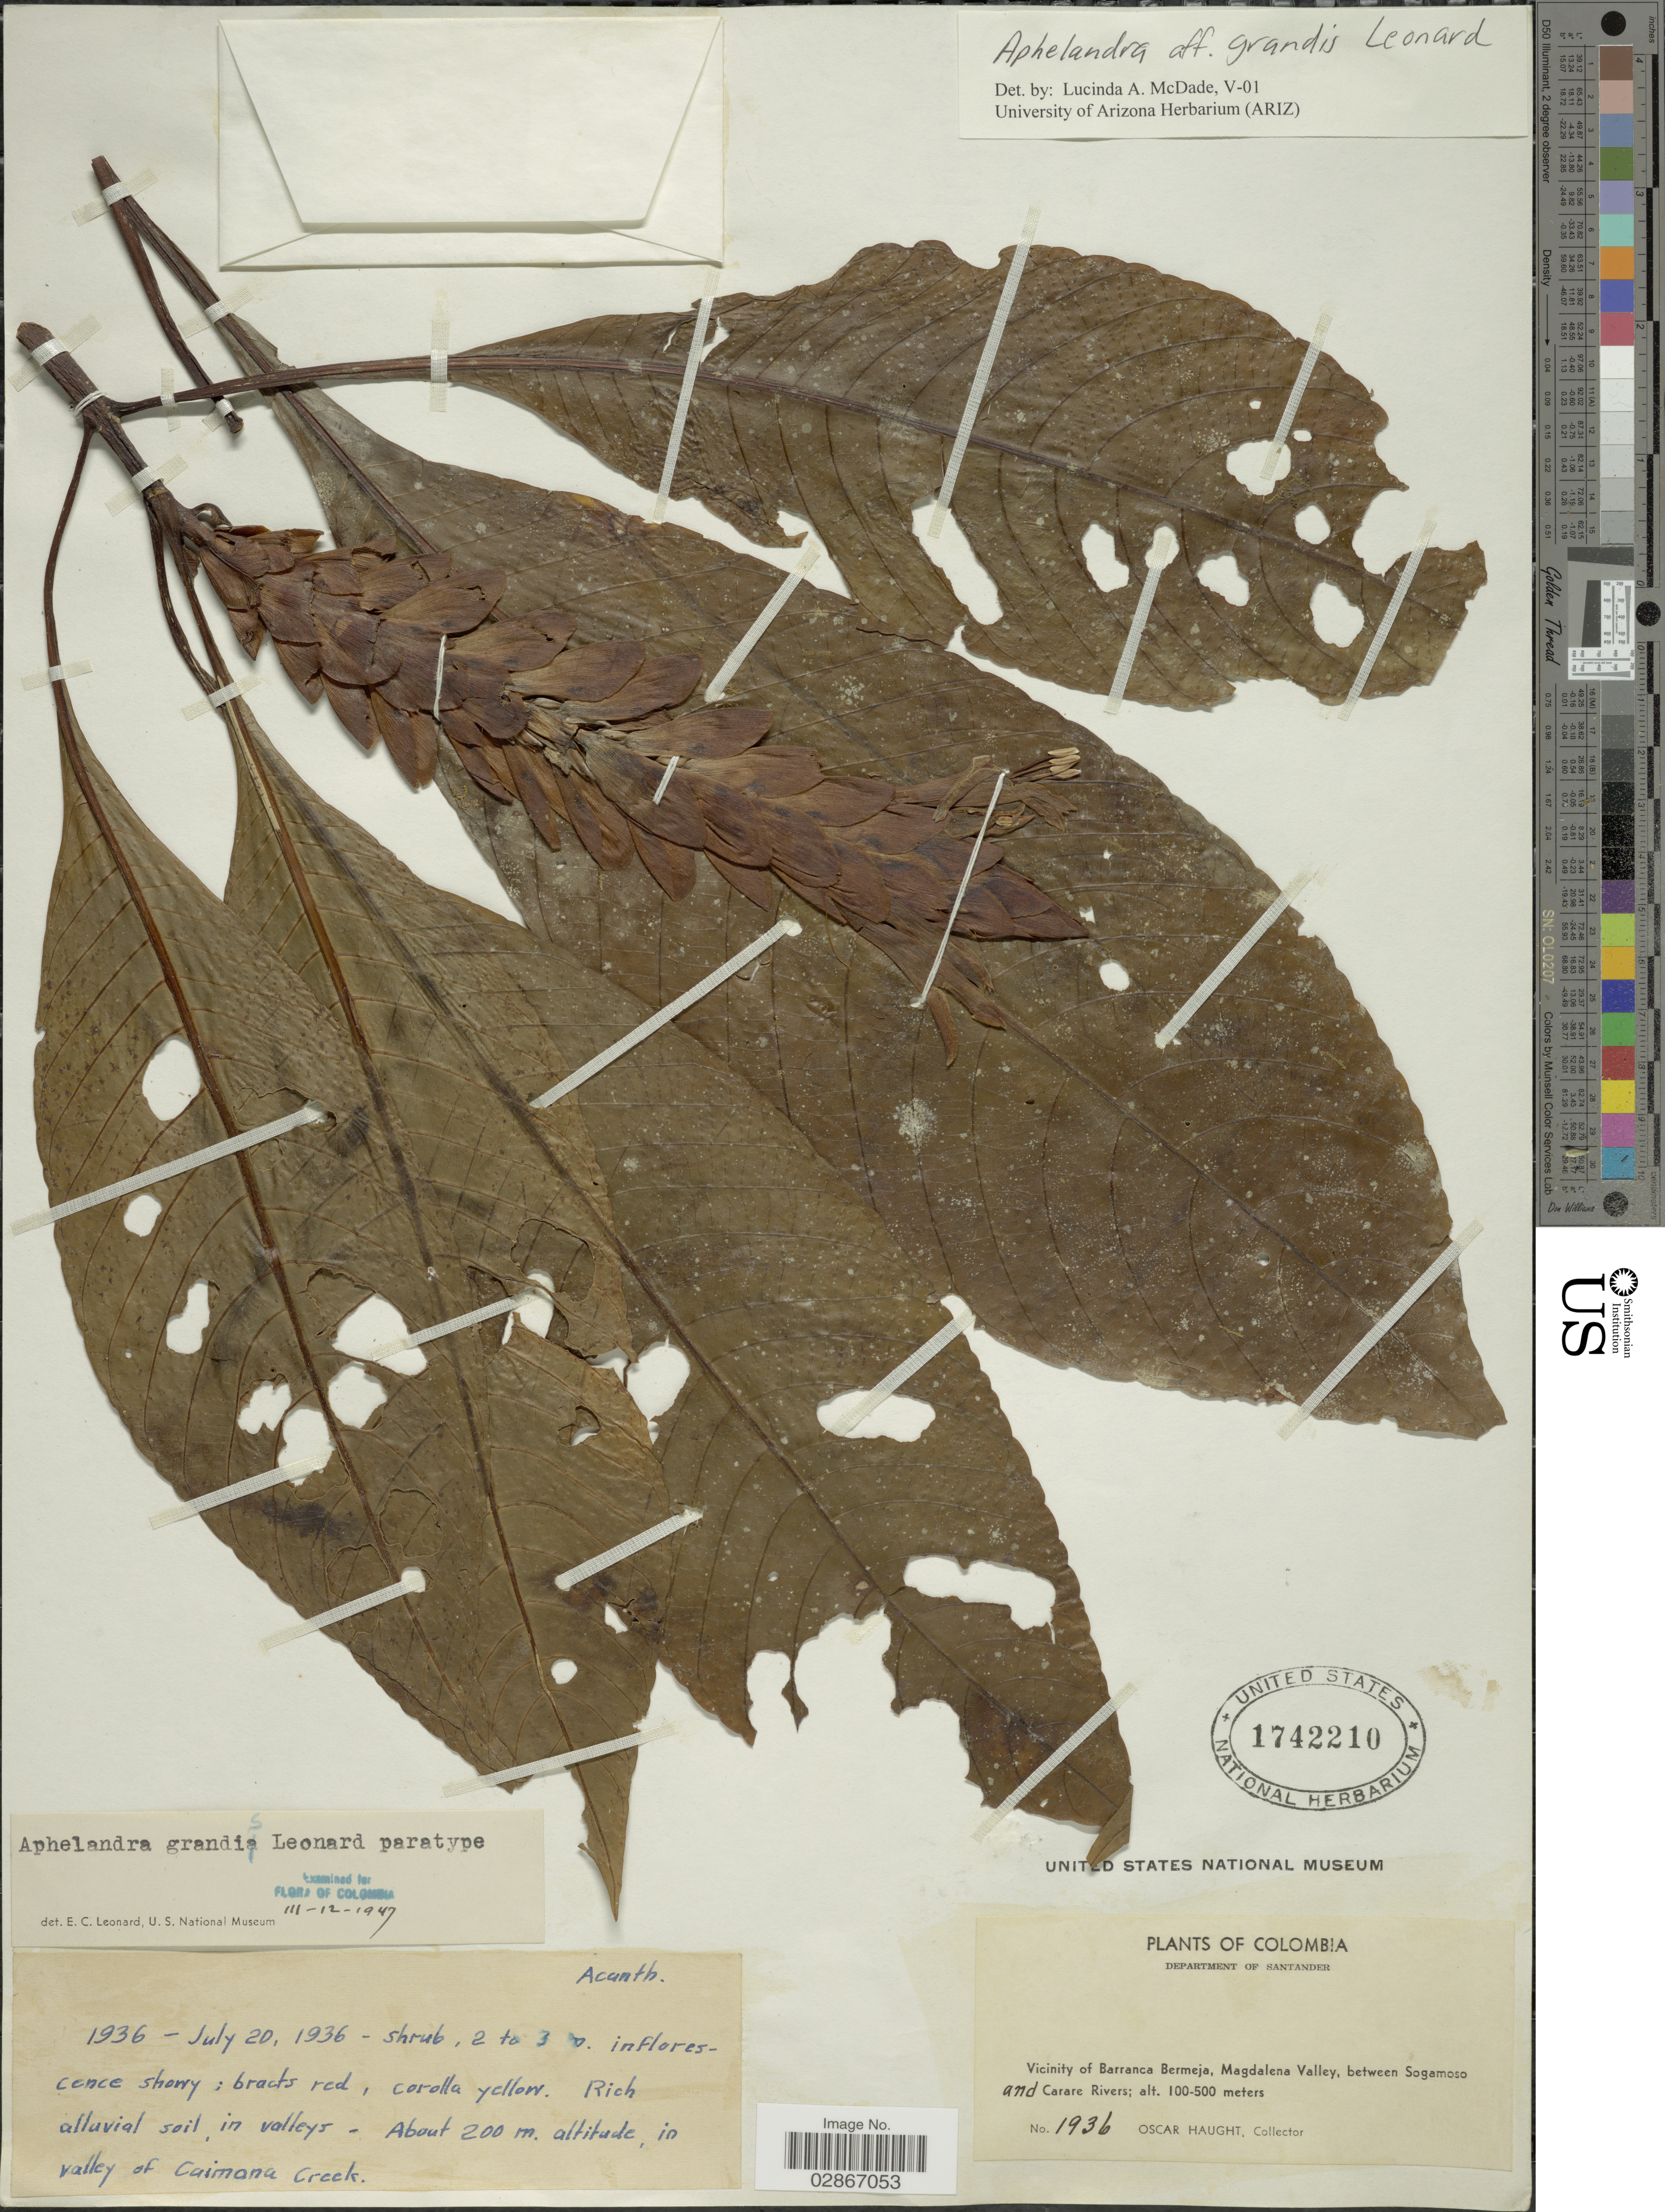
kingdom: Plantae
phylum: Tracheophyta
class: Magnoliopsida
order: Lamiales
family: Acanthaceae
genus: Aphelandra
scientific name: Aphelandra grandis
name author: Leonard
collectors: O. L. Haught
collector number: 1936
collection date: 1936-07-20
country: Colombia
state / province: Santander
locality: Department of Santander. Vicinity of Barranca Bermeja, Magdalena Valley, between Sogamoso and Carare Rivers. In valley of Caimana Creek.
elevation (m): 200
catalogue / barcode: US 1742210